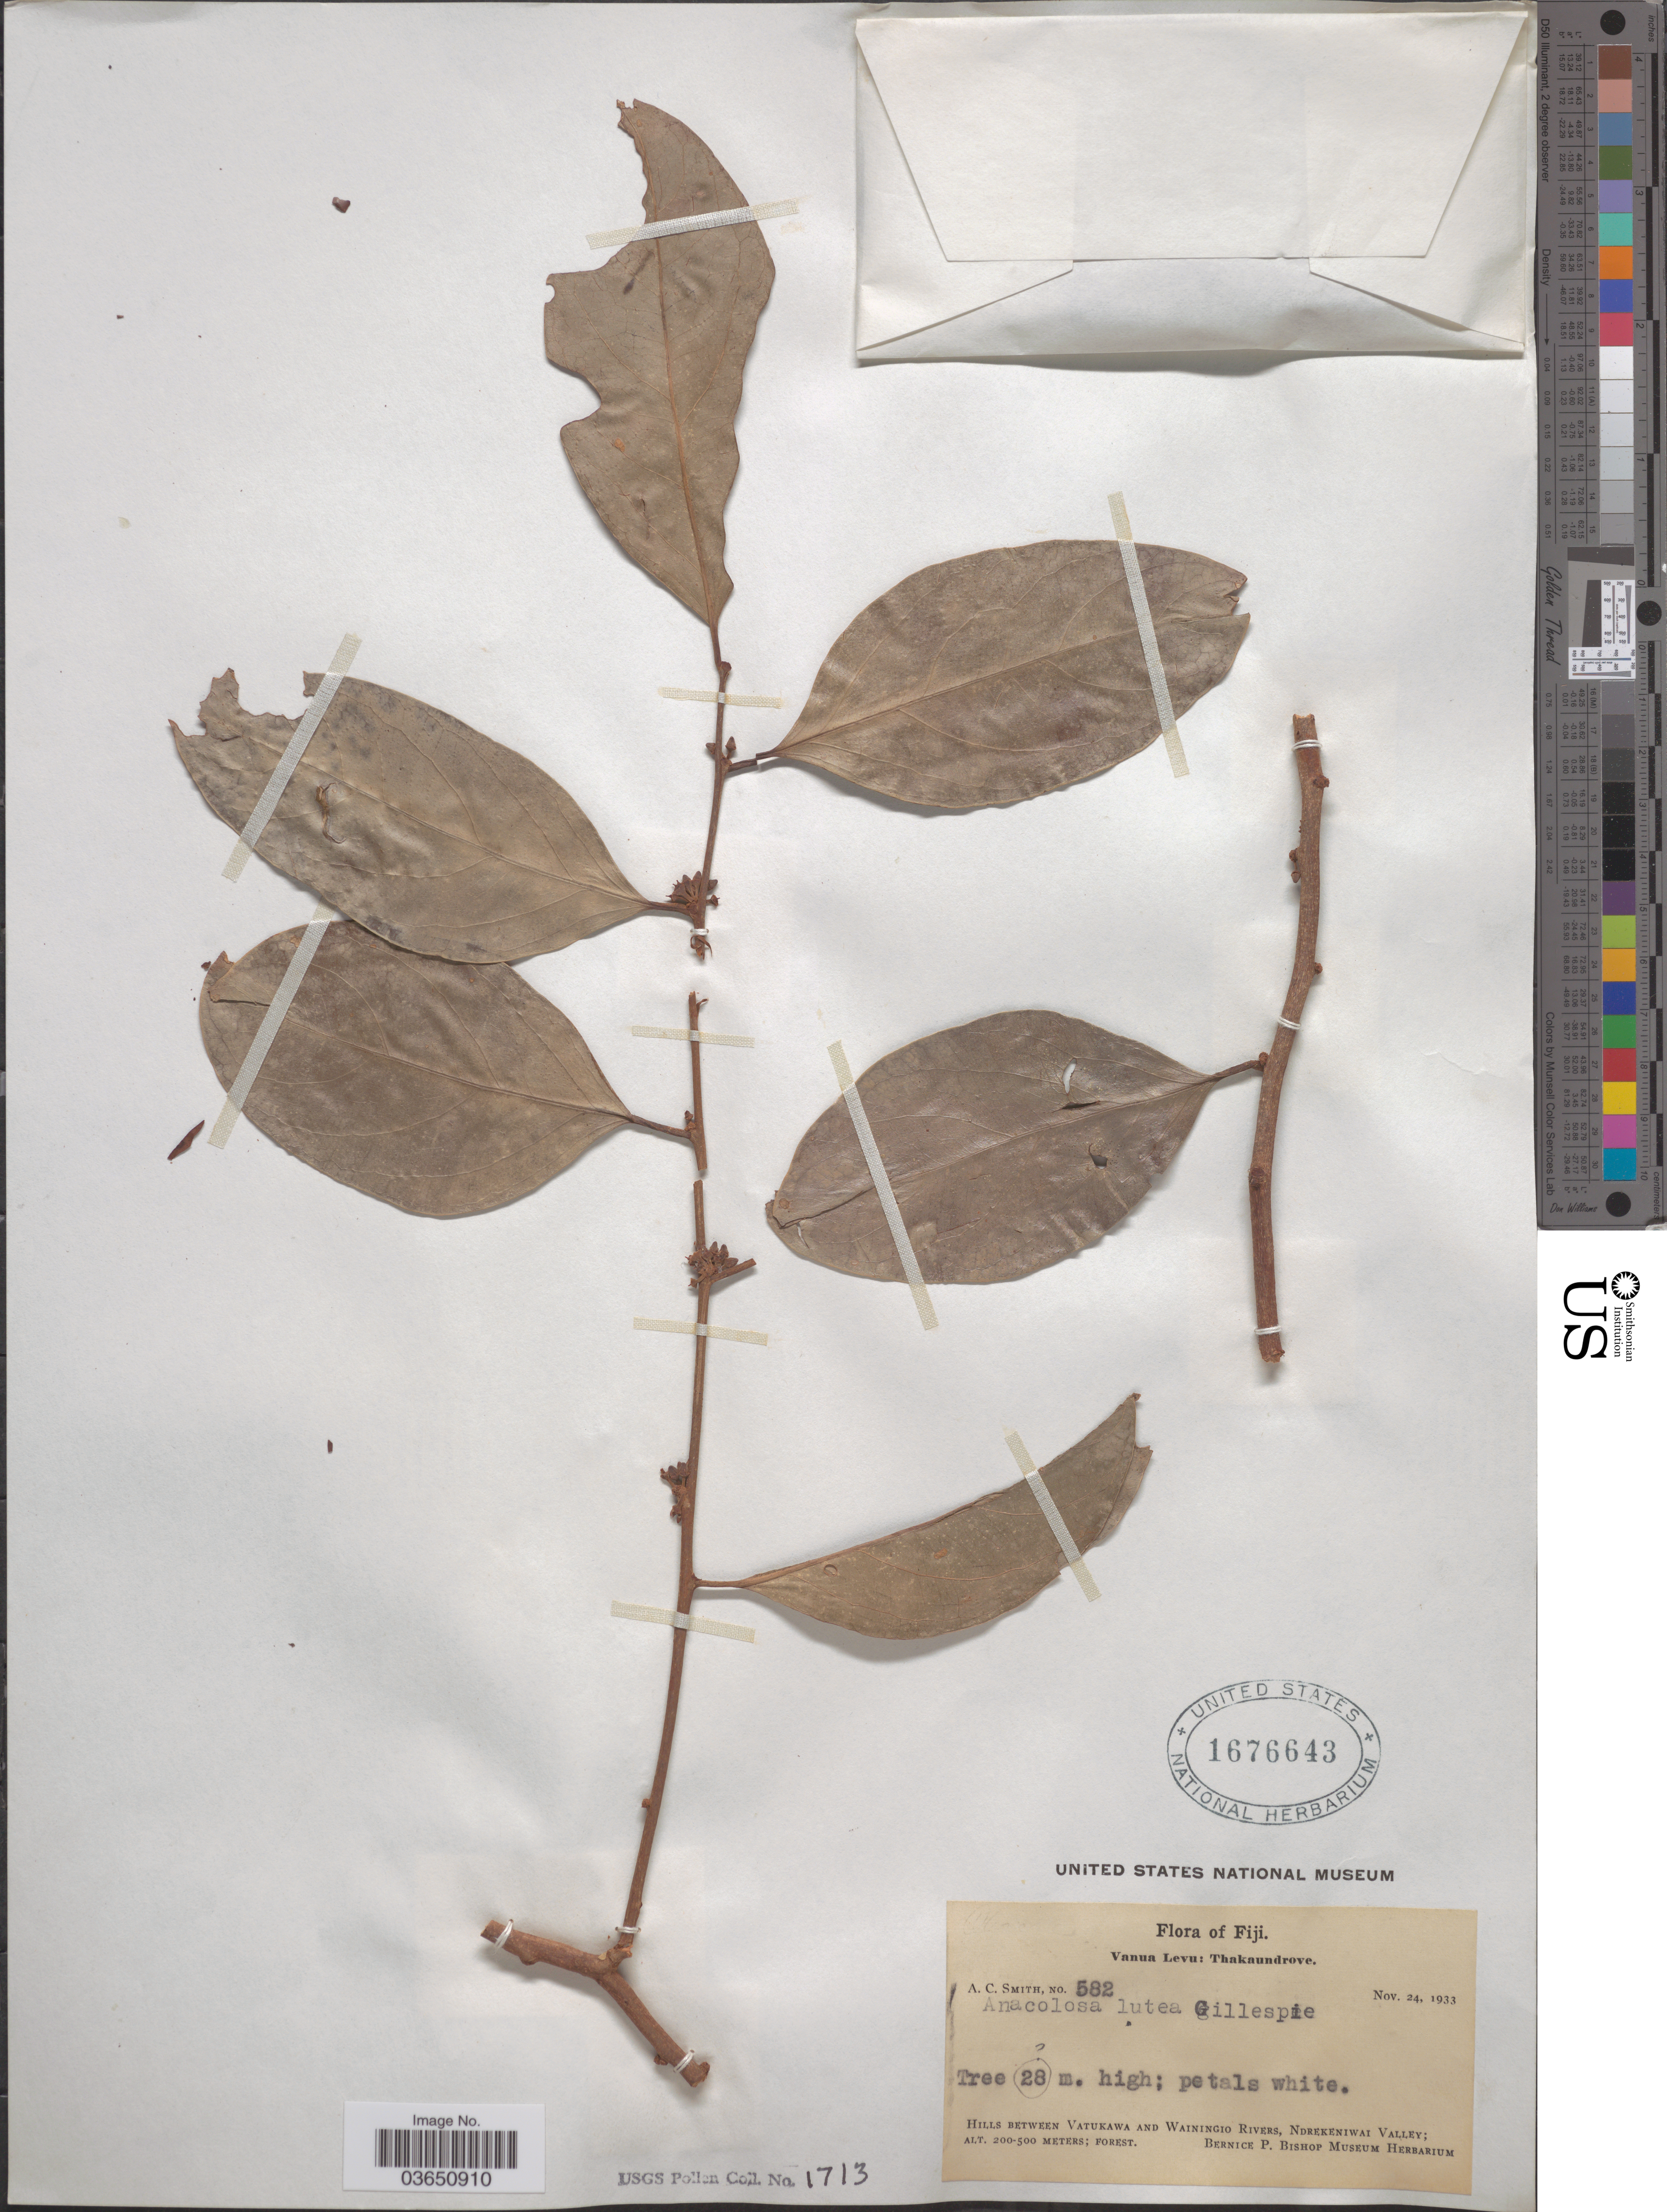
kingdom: Plantae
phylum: Tracheophyta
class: Magnoliopsida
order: Santalales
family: Aptandraceae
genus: Anacolosa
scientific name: Anacolosa lutea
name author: Gillespie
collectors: A. C. Smith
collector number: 582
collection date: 1933-11-24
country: Fiji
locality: Vanua Levu: Thakaundrove. Hills between Vatukawa and Wainingio Rivers, Ndrekeniwai Valley.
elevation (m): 200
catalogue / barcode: US 1676643